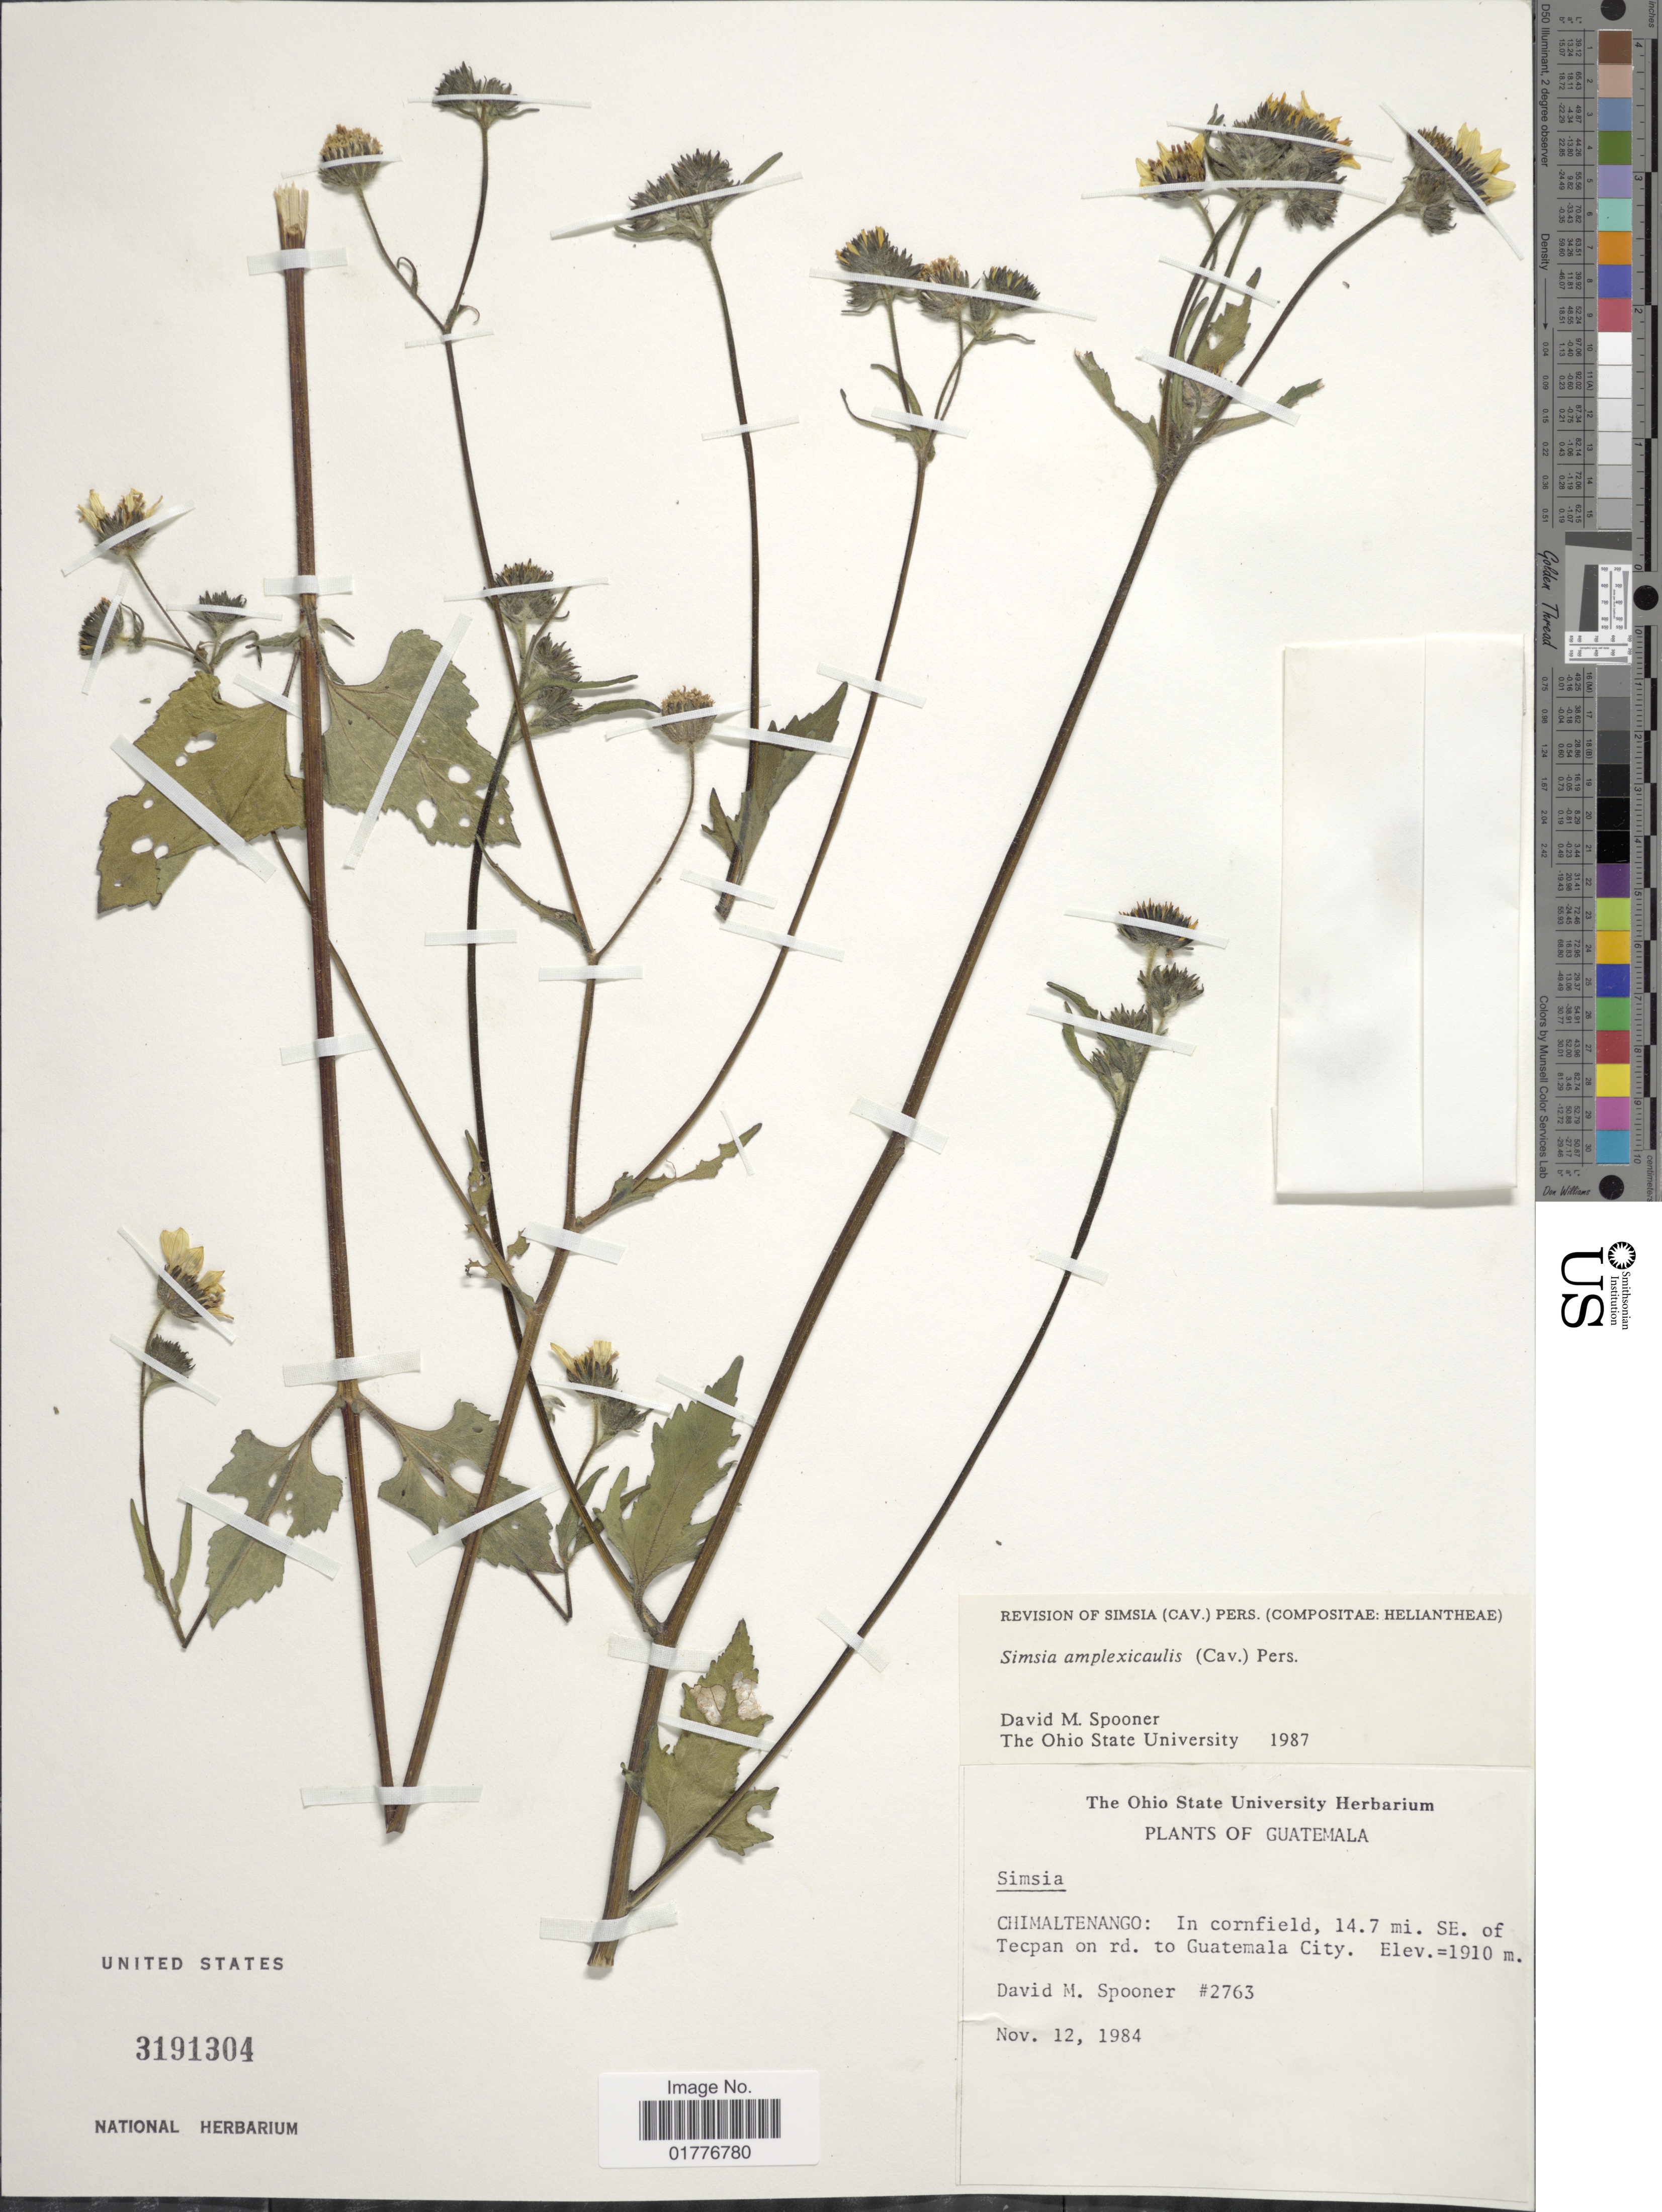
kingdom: Plantae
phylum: Tracheophyta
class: Magnoliopsida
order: Asterales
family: Asteraceae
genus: Simsia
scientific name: Simsia amplexicaulis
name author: (Cav.) Pers.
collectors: D. Spooner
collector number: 2763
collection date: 1984-11-12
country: Guatemala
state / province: Chimaltenango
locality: In Cornfield, 14.7 mi. Se of Tecpan on rd. to Guatemala City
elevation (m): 1910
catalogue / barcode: US 3191304